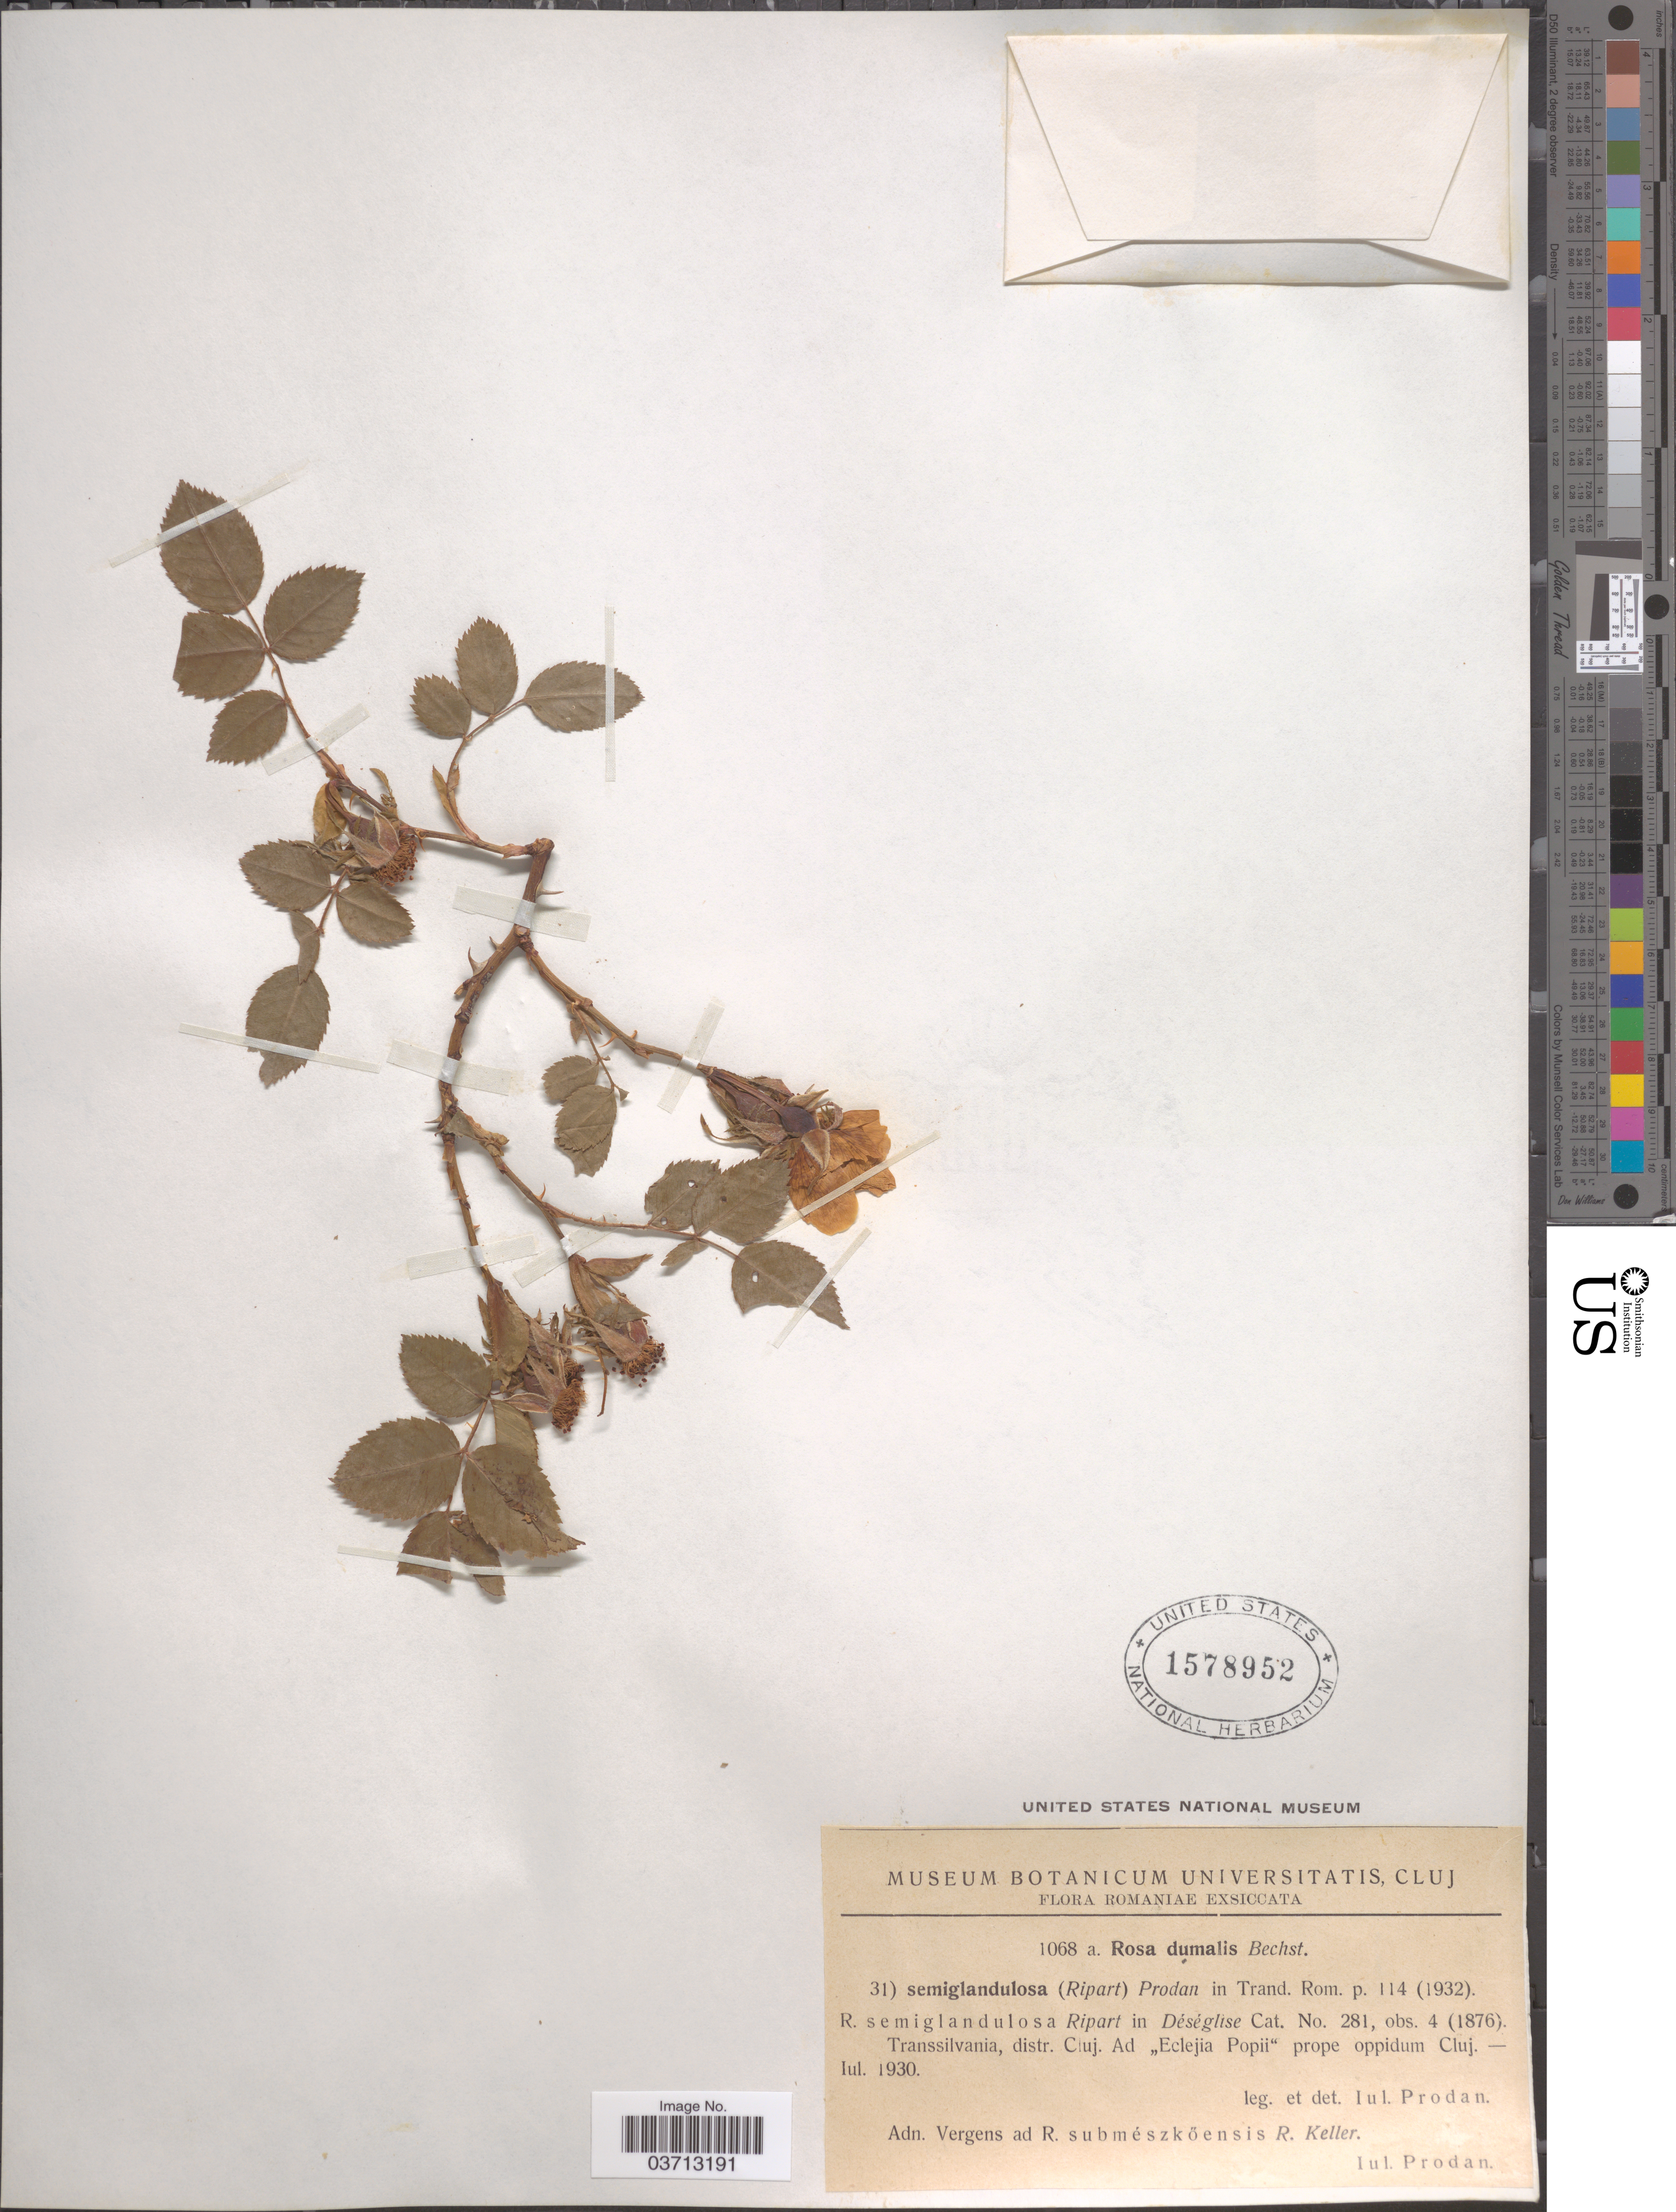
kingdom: Plantae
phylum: Tracheophyta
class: Magnoliopsida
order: Rosales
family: Rosaceae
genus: Rosa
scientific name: Rosa dumalis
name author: Bechst.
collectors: J. Prodan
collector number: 1068 a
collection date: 1930-07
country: Romania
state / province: Cluj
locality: Transsilvania, distr. Cluj. Ad "Eclejia Popii" prope oppidum Cluj.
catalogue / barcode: US 1578952